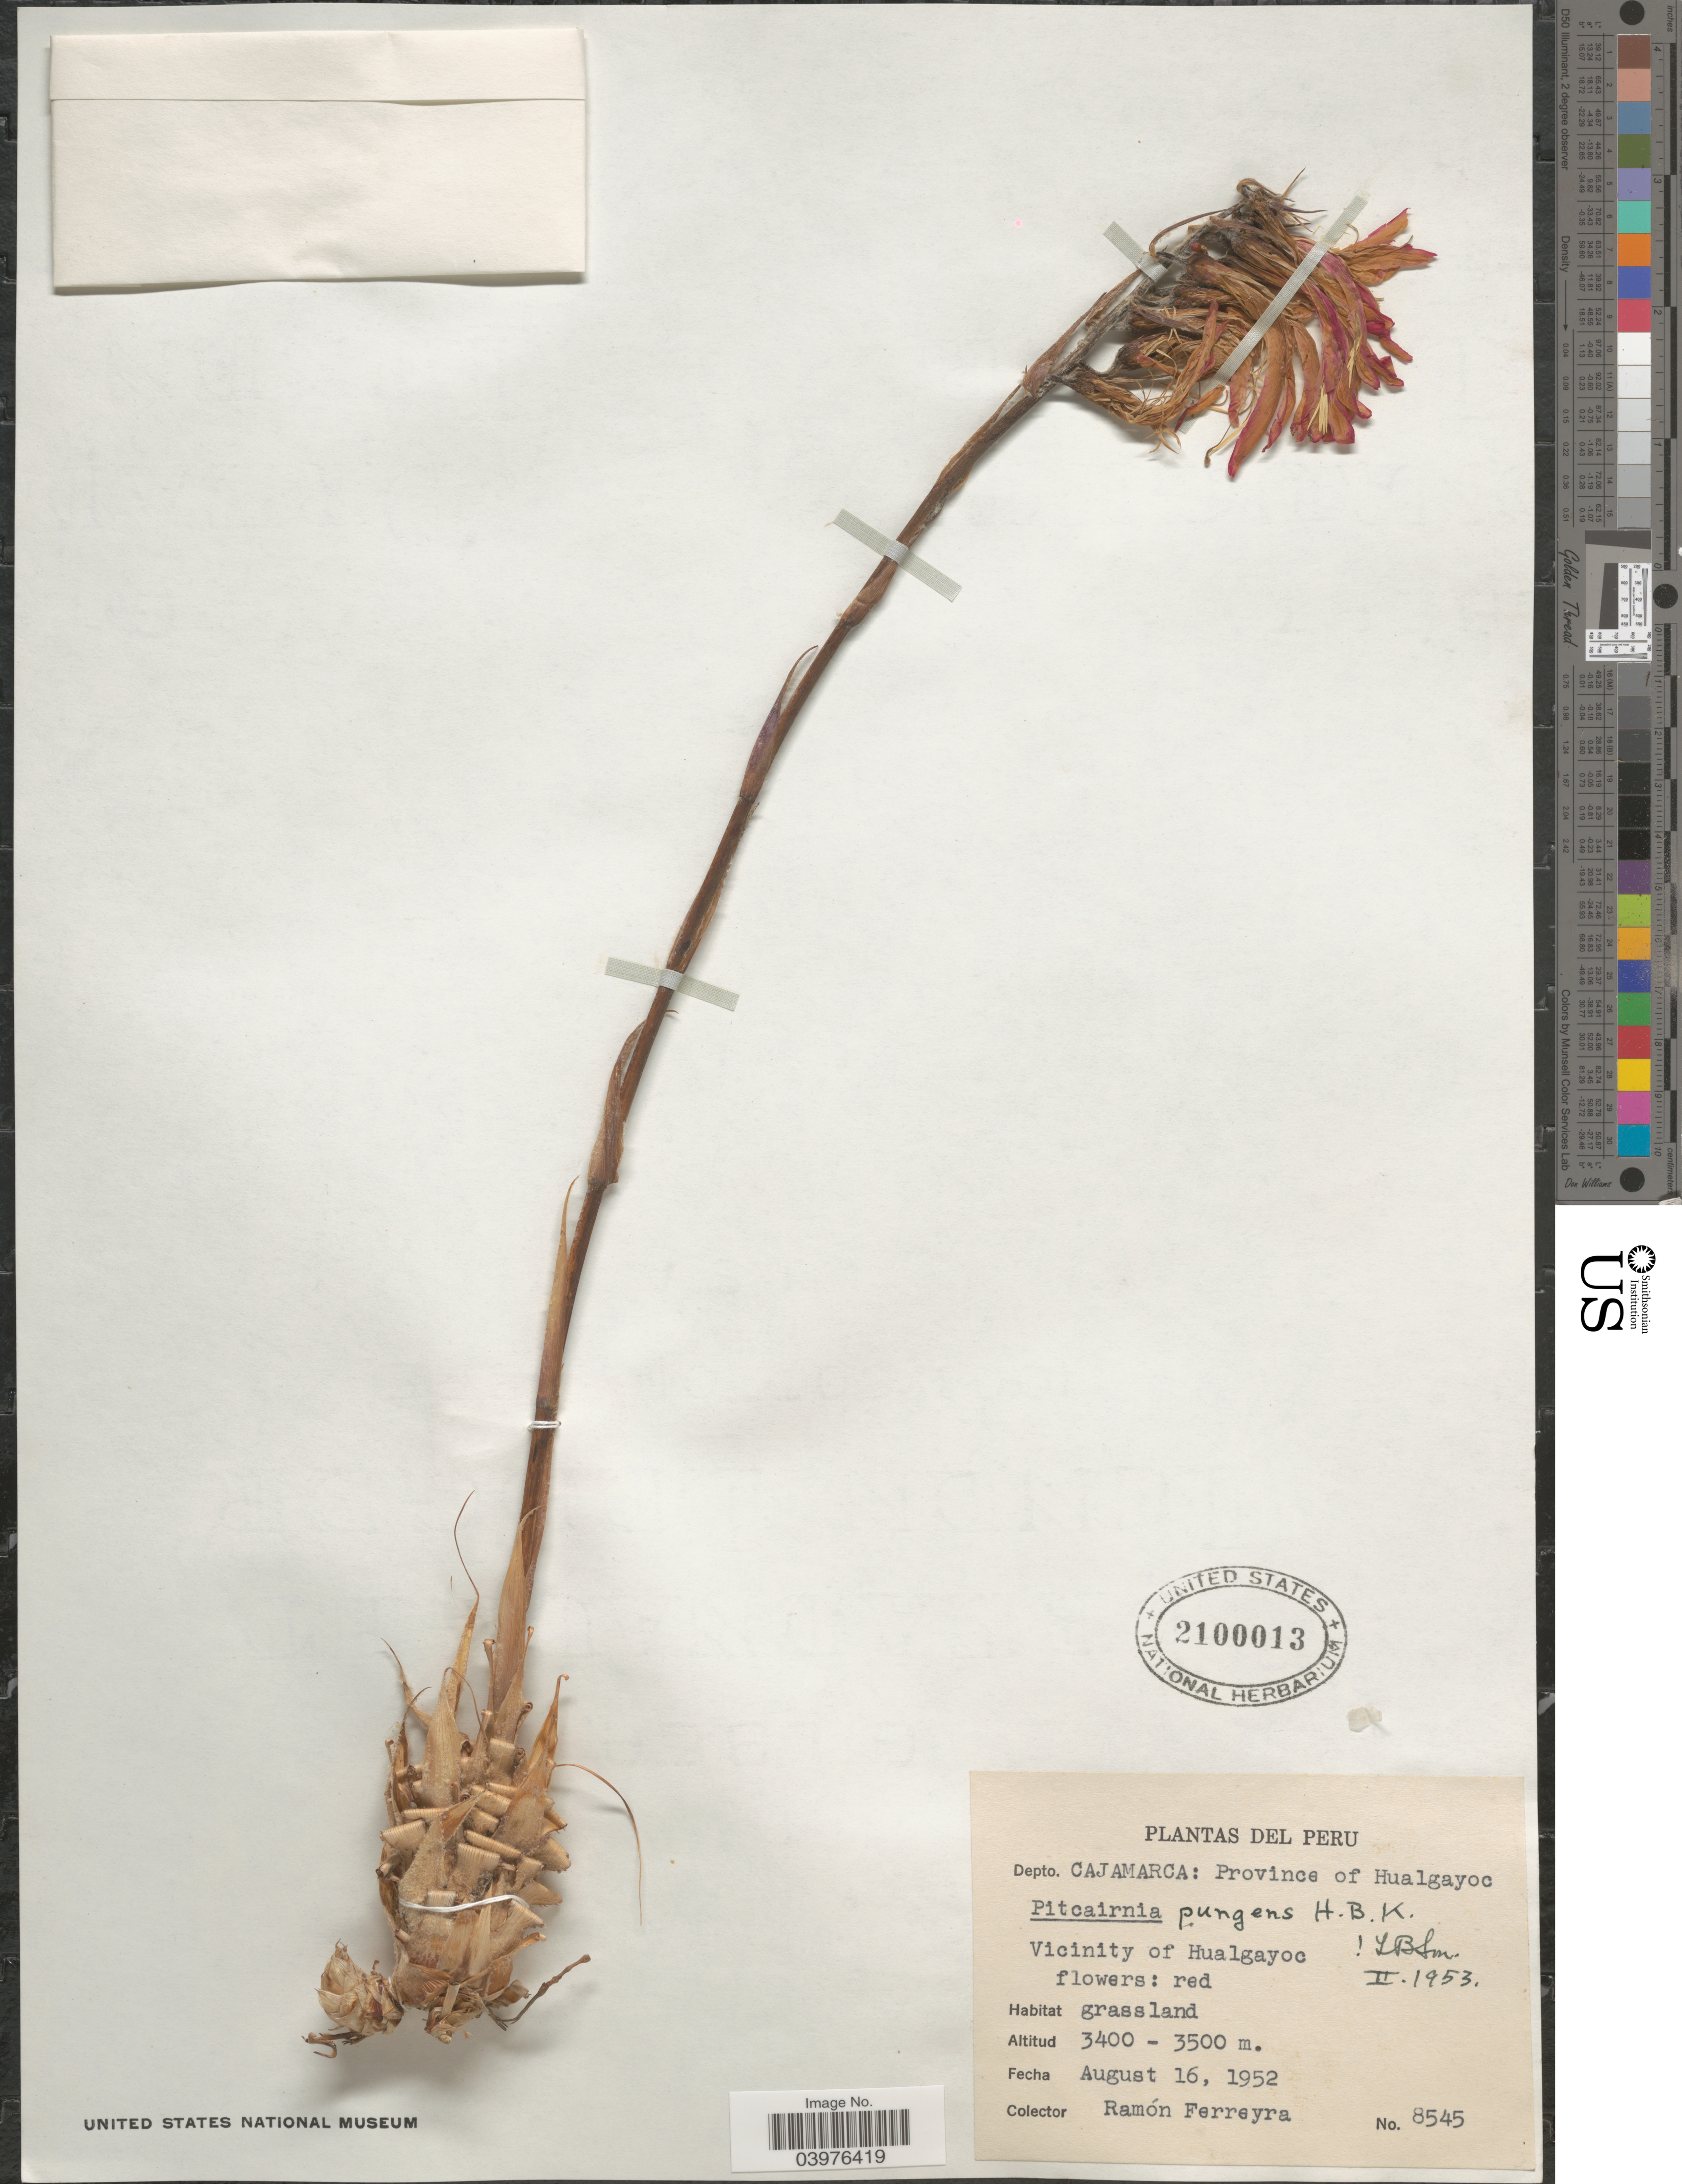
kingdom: Plantae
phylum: Tracheophyta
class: Liliopsida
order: Poales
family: Bromeliaceae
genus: Pitcairnia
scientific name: Pitcairnia pungens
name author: Kunth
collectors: R. A. Ferreyra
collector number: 8545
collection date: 1952-08-16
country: Peru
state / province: Cajamarca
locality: Depto. Cajamarca: Province of Hualgayoc. Vicinity of Hualgayoc.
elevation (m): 3400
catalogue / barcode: US 2100013